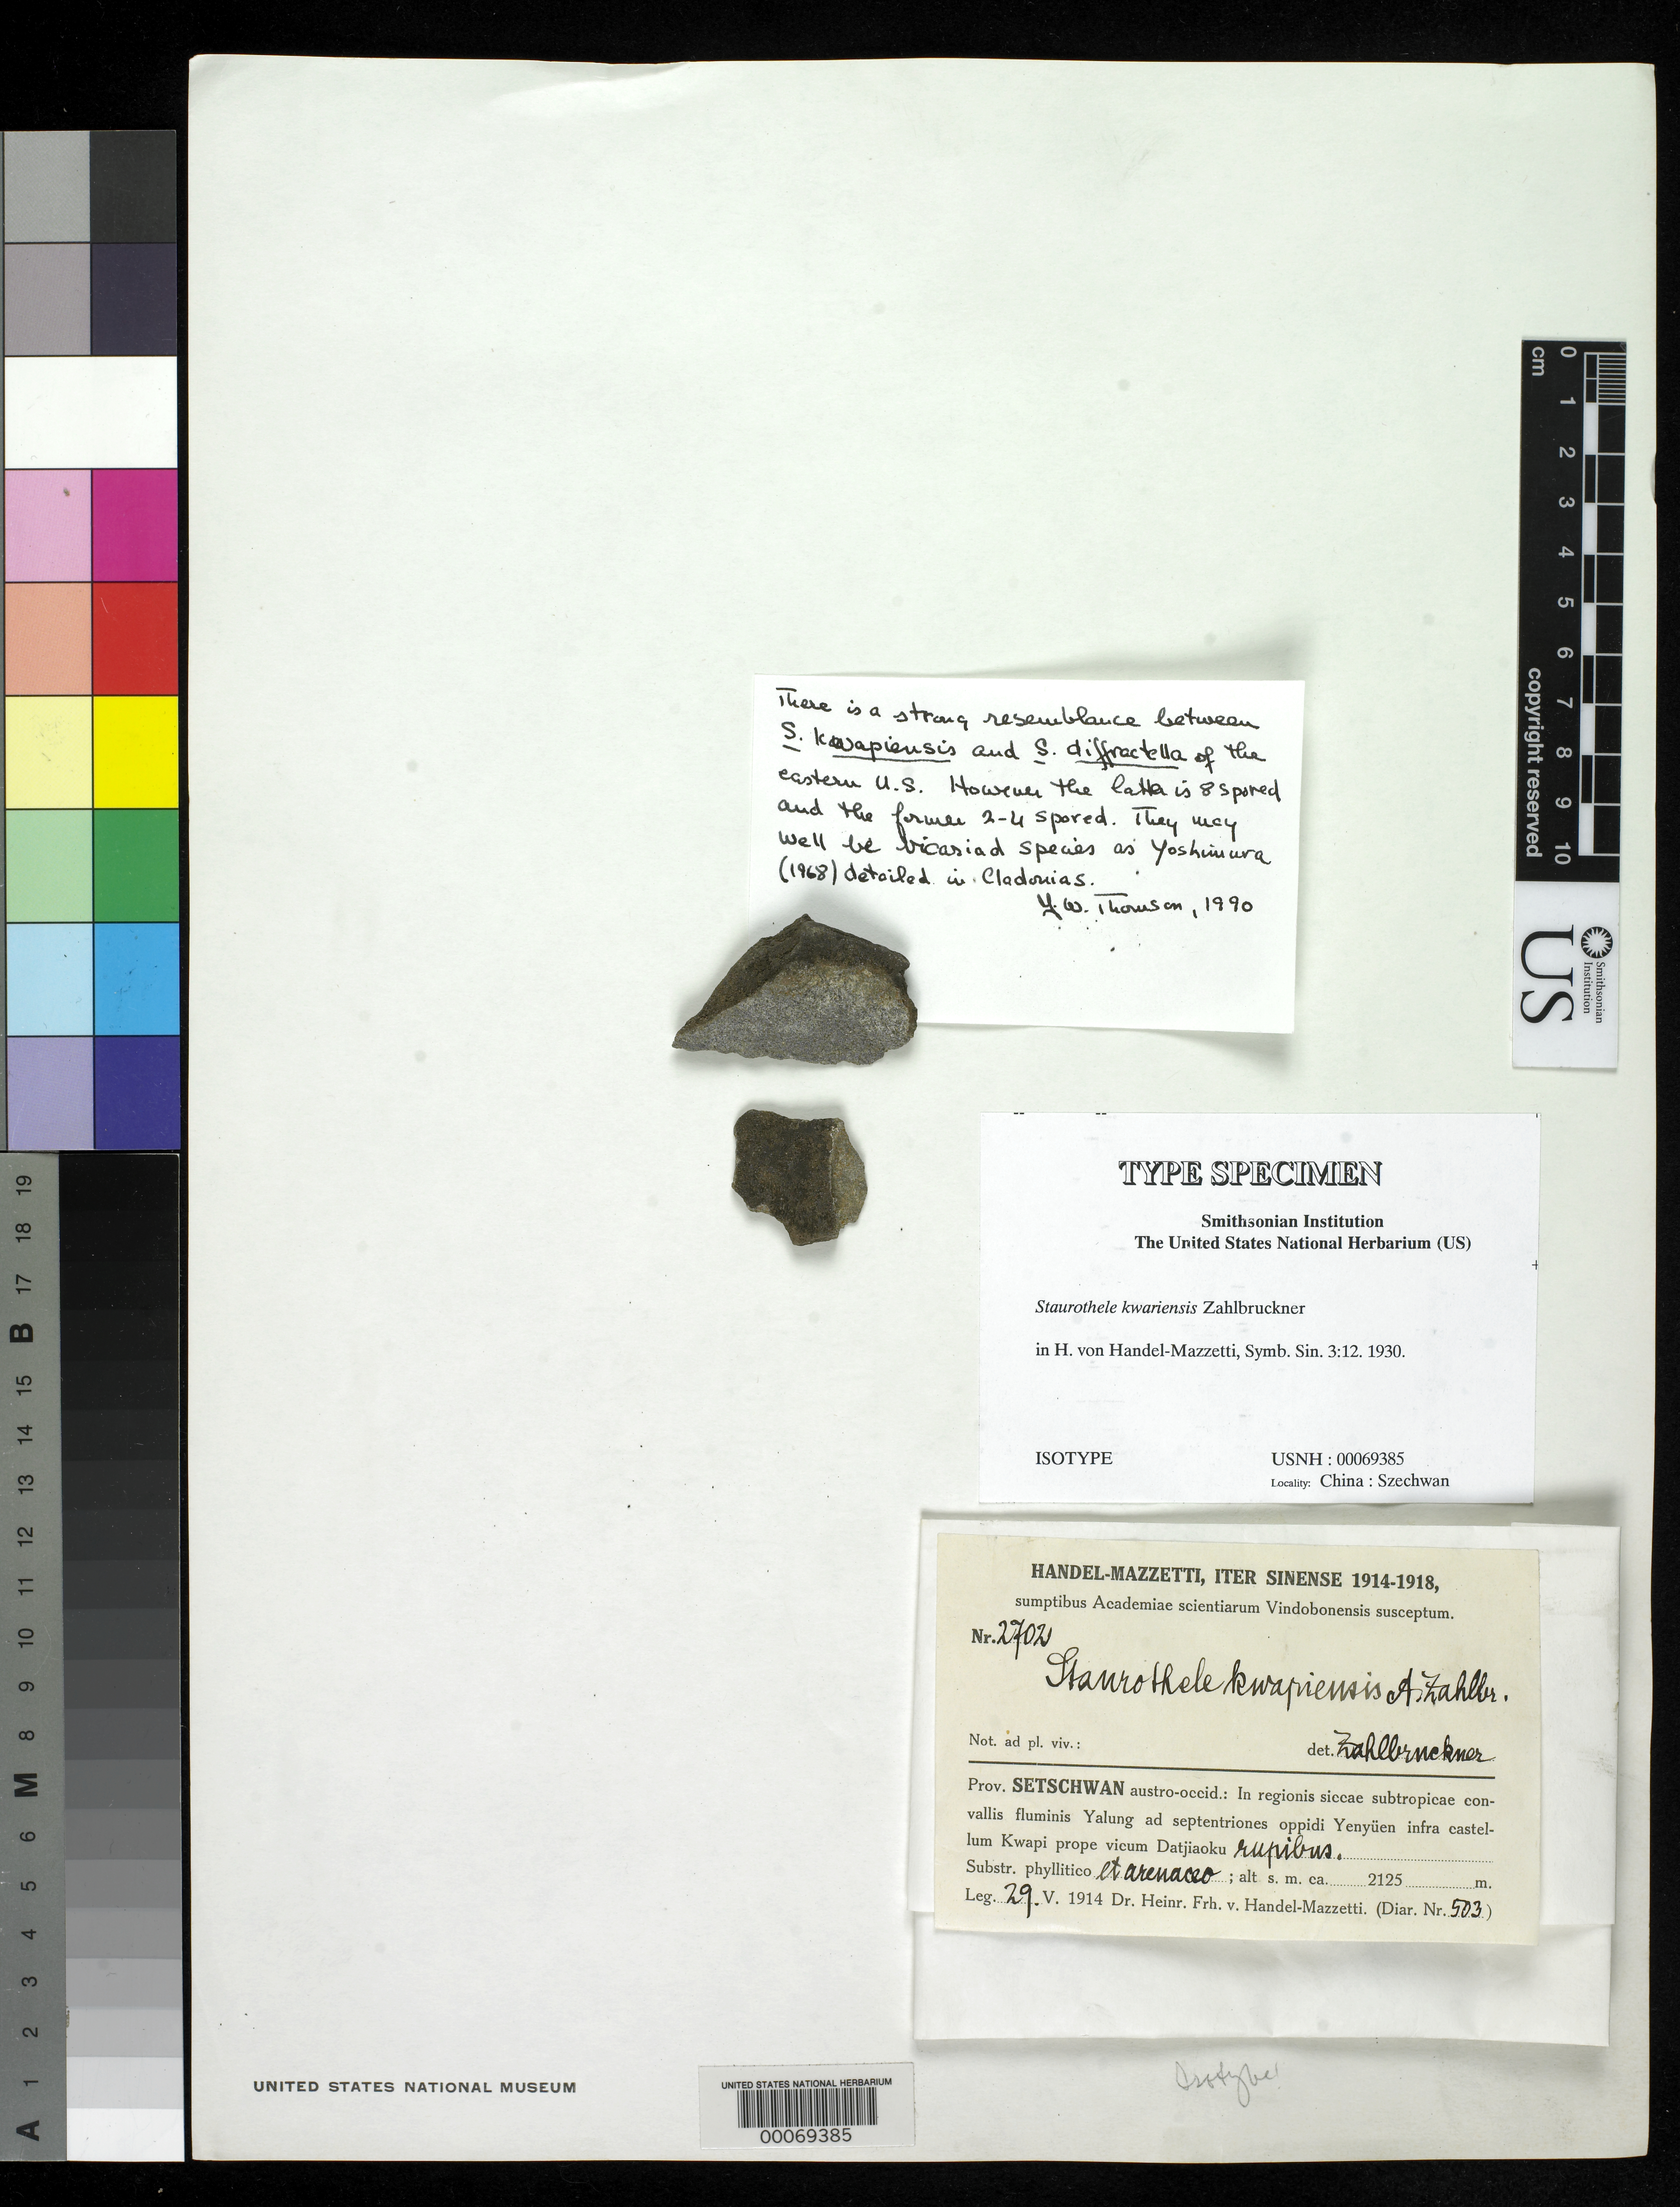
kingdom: Fungi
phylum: Ascomycota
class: Eurotiomycetes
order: Verrucariales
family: Verrucariaceae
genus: Staurothele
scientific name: Staurothele kwapiensis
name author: Zahlbr. in Hand.-Mazz.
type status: Isotype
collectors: H. Handel-Mazzetti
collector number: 2702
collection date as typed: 29 May 1914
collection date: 1914-05-29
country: China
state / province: Sichuan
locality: Vallis Fluminis Yalung, oppidi Yenyuen infra Castellum Kwapi prope vicum Datjiaoku. [Yalung River valley, town of Yenyuen below Kwapi Fortress near village of Datjiaoku.]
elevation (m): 2125